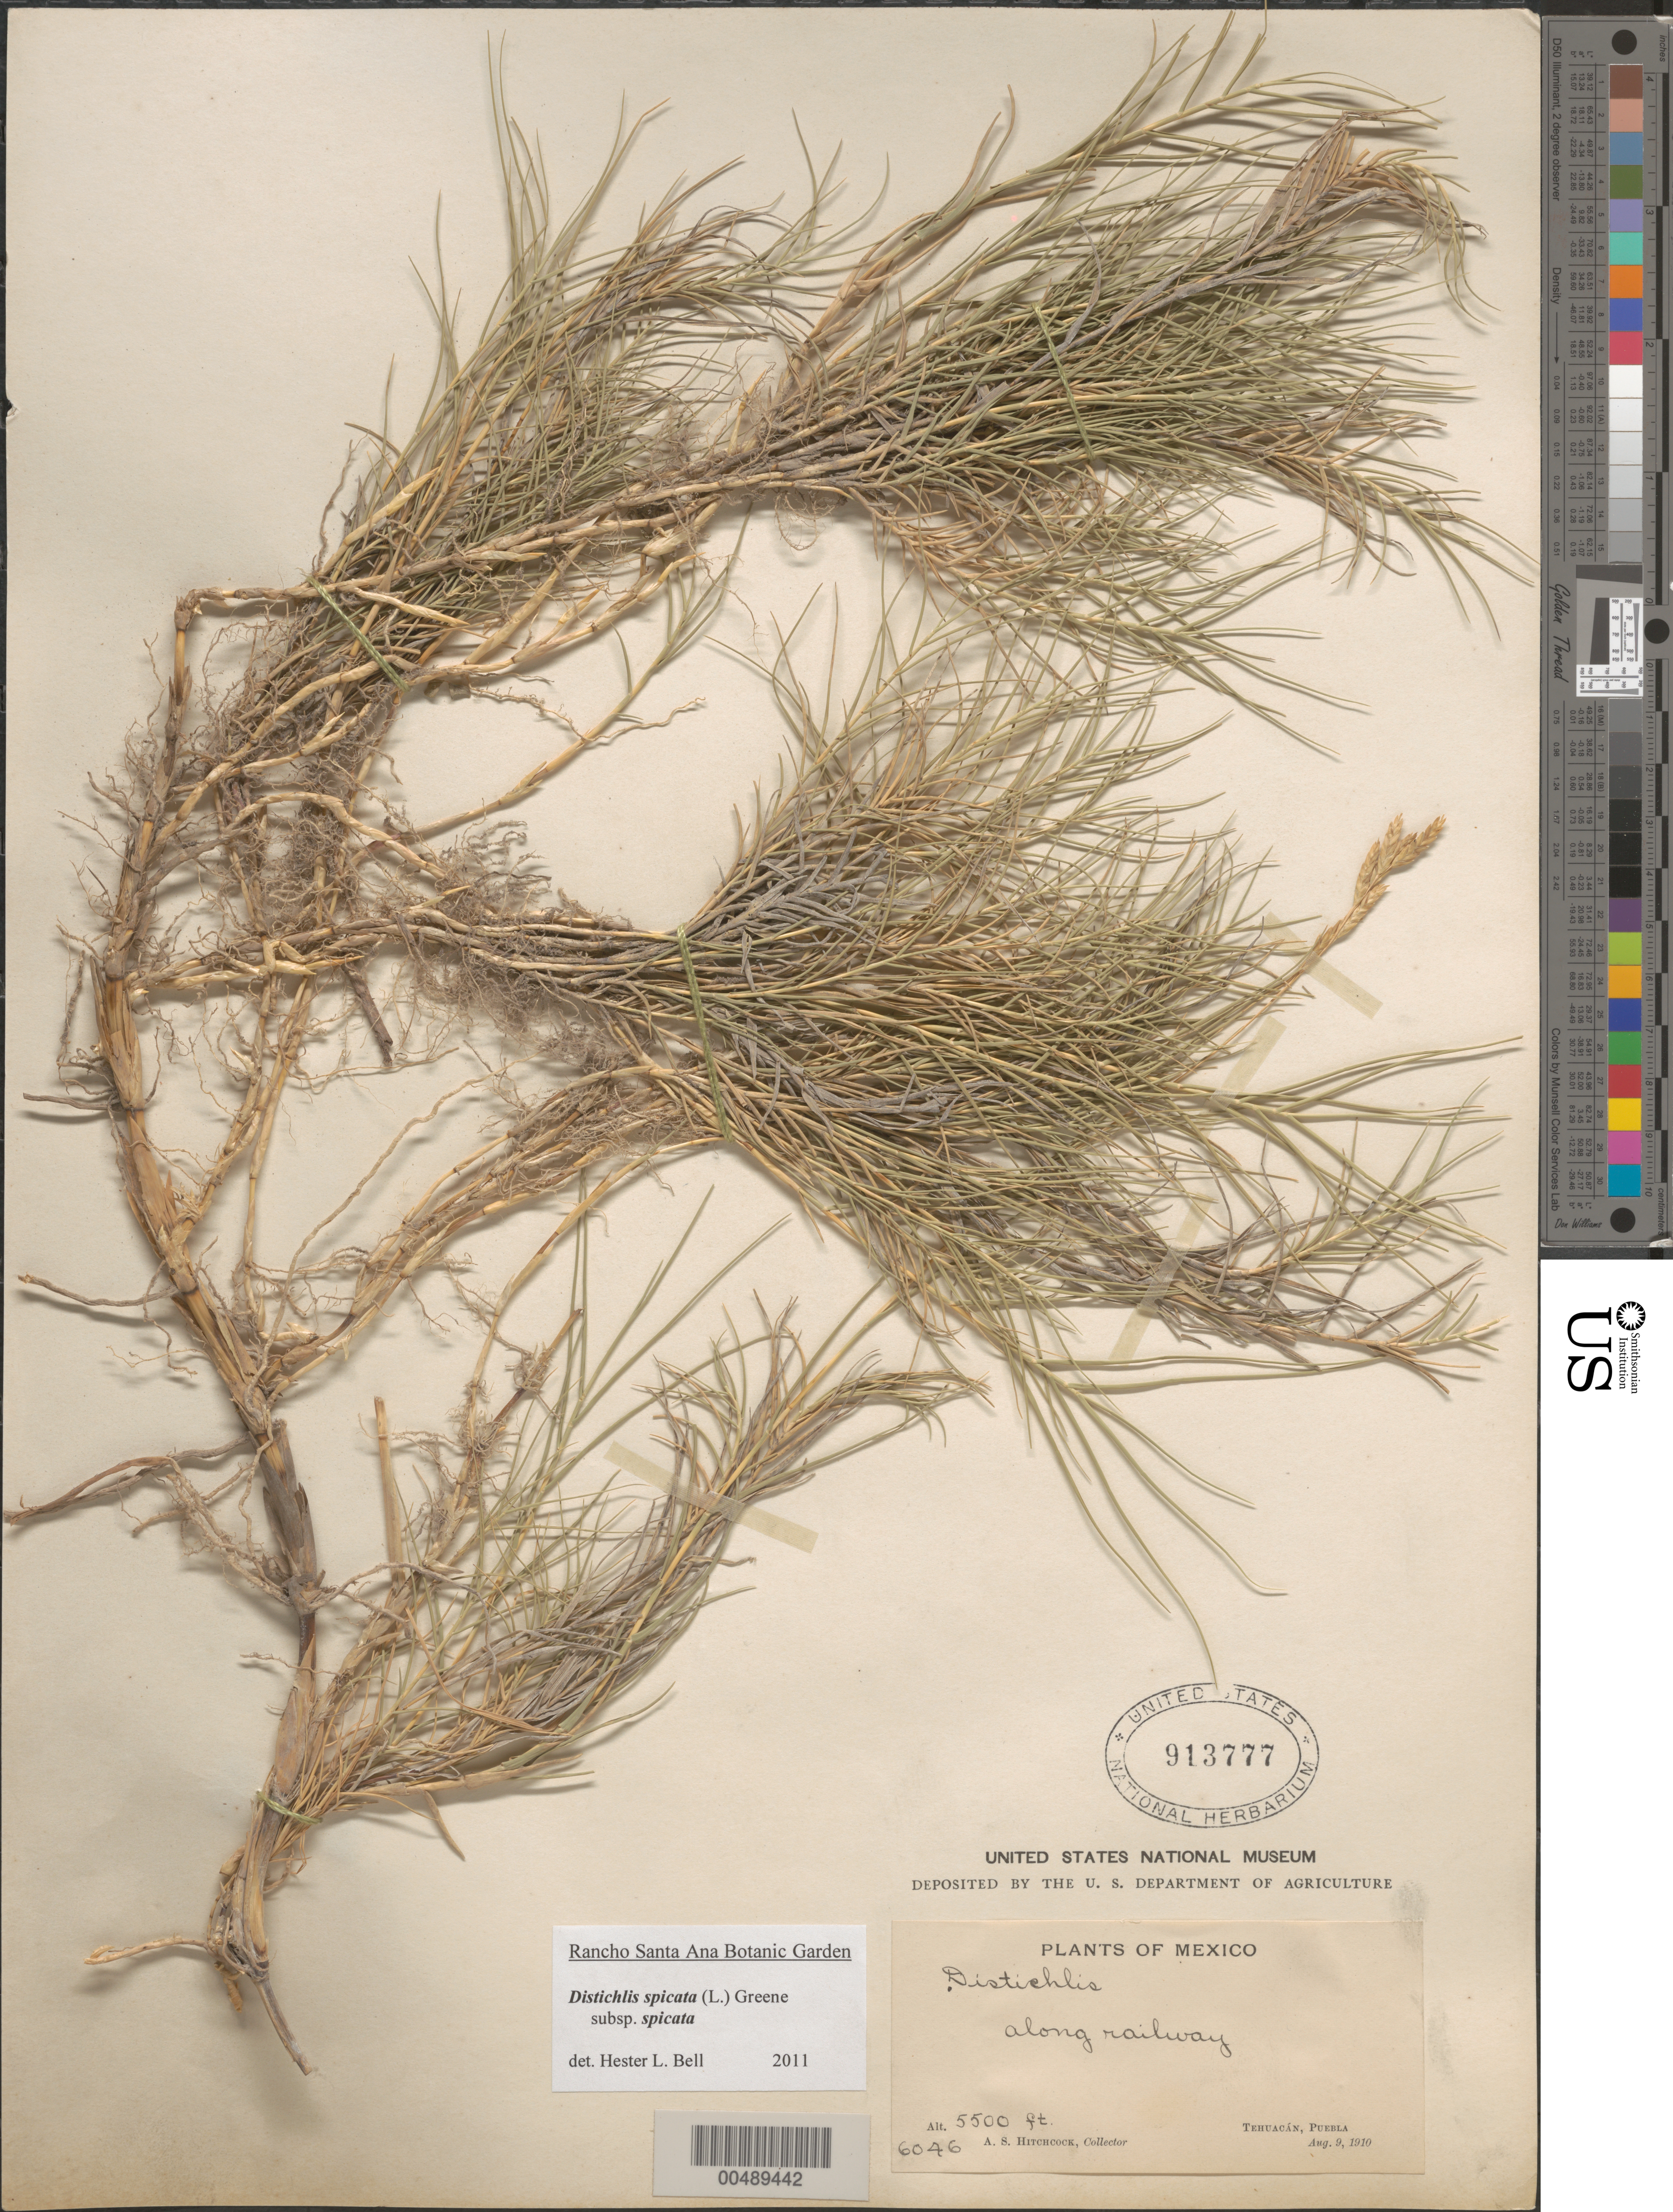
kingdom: Plantae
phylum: Tracheophyta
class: Liliopsida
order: Poales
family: Poaceae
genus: Distichlis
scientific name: Distichlis spicata subsp. spicata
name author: (L.) Greene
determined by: Bell, H. L.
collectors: A. S. Hitchcock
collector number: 6046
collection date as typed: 9 Aug 1910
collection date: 1910-08-09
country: Mexico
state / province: Puebla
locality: Tehuacán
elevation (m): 1676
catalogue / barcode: US 913777